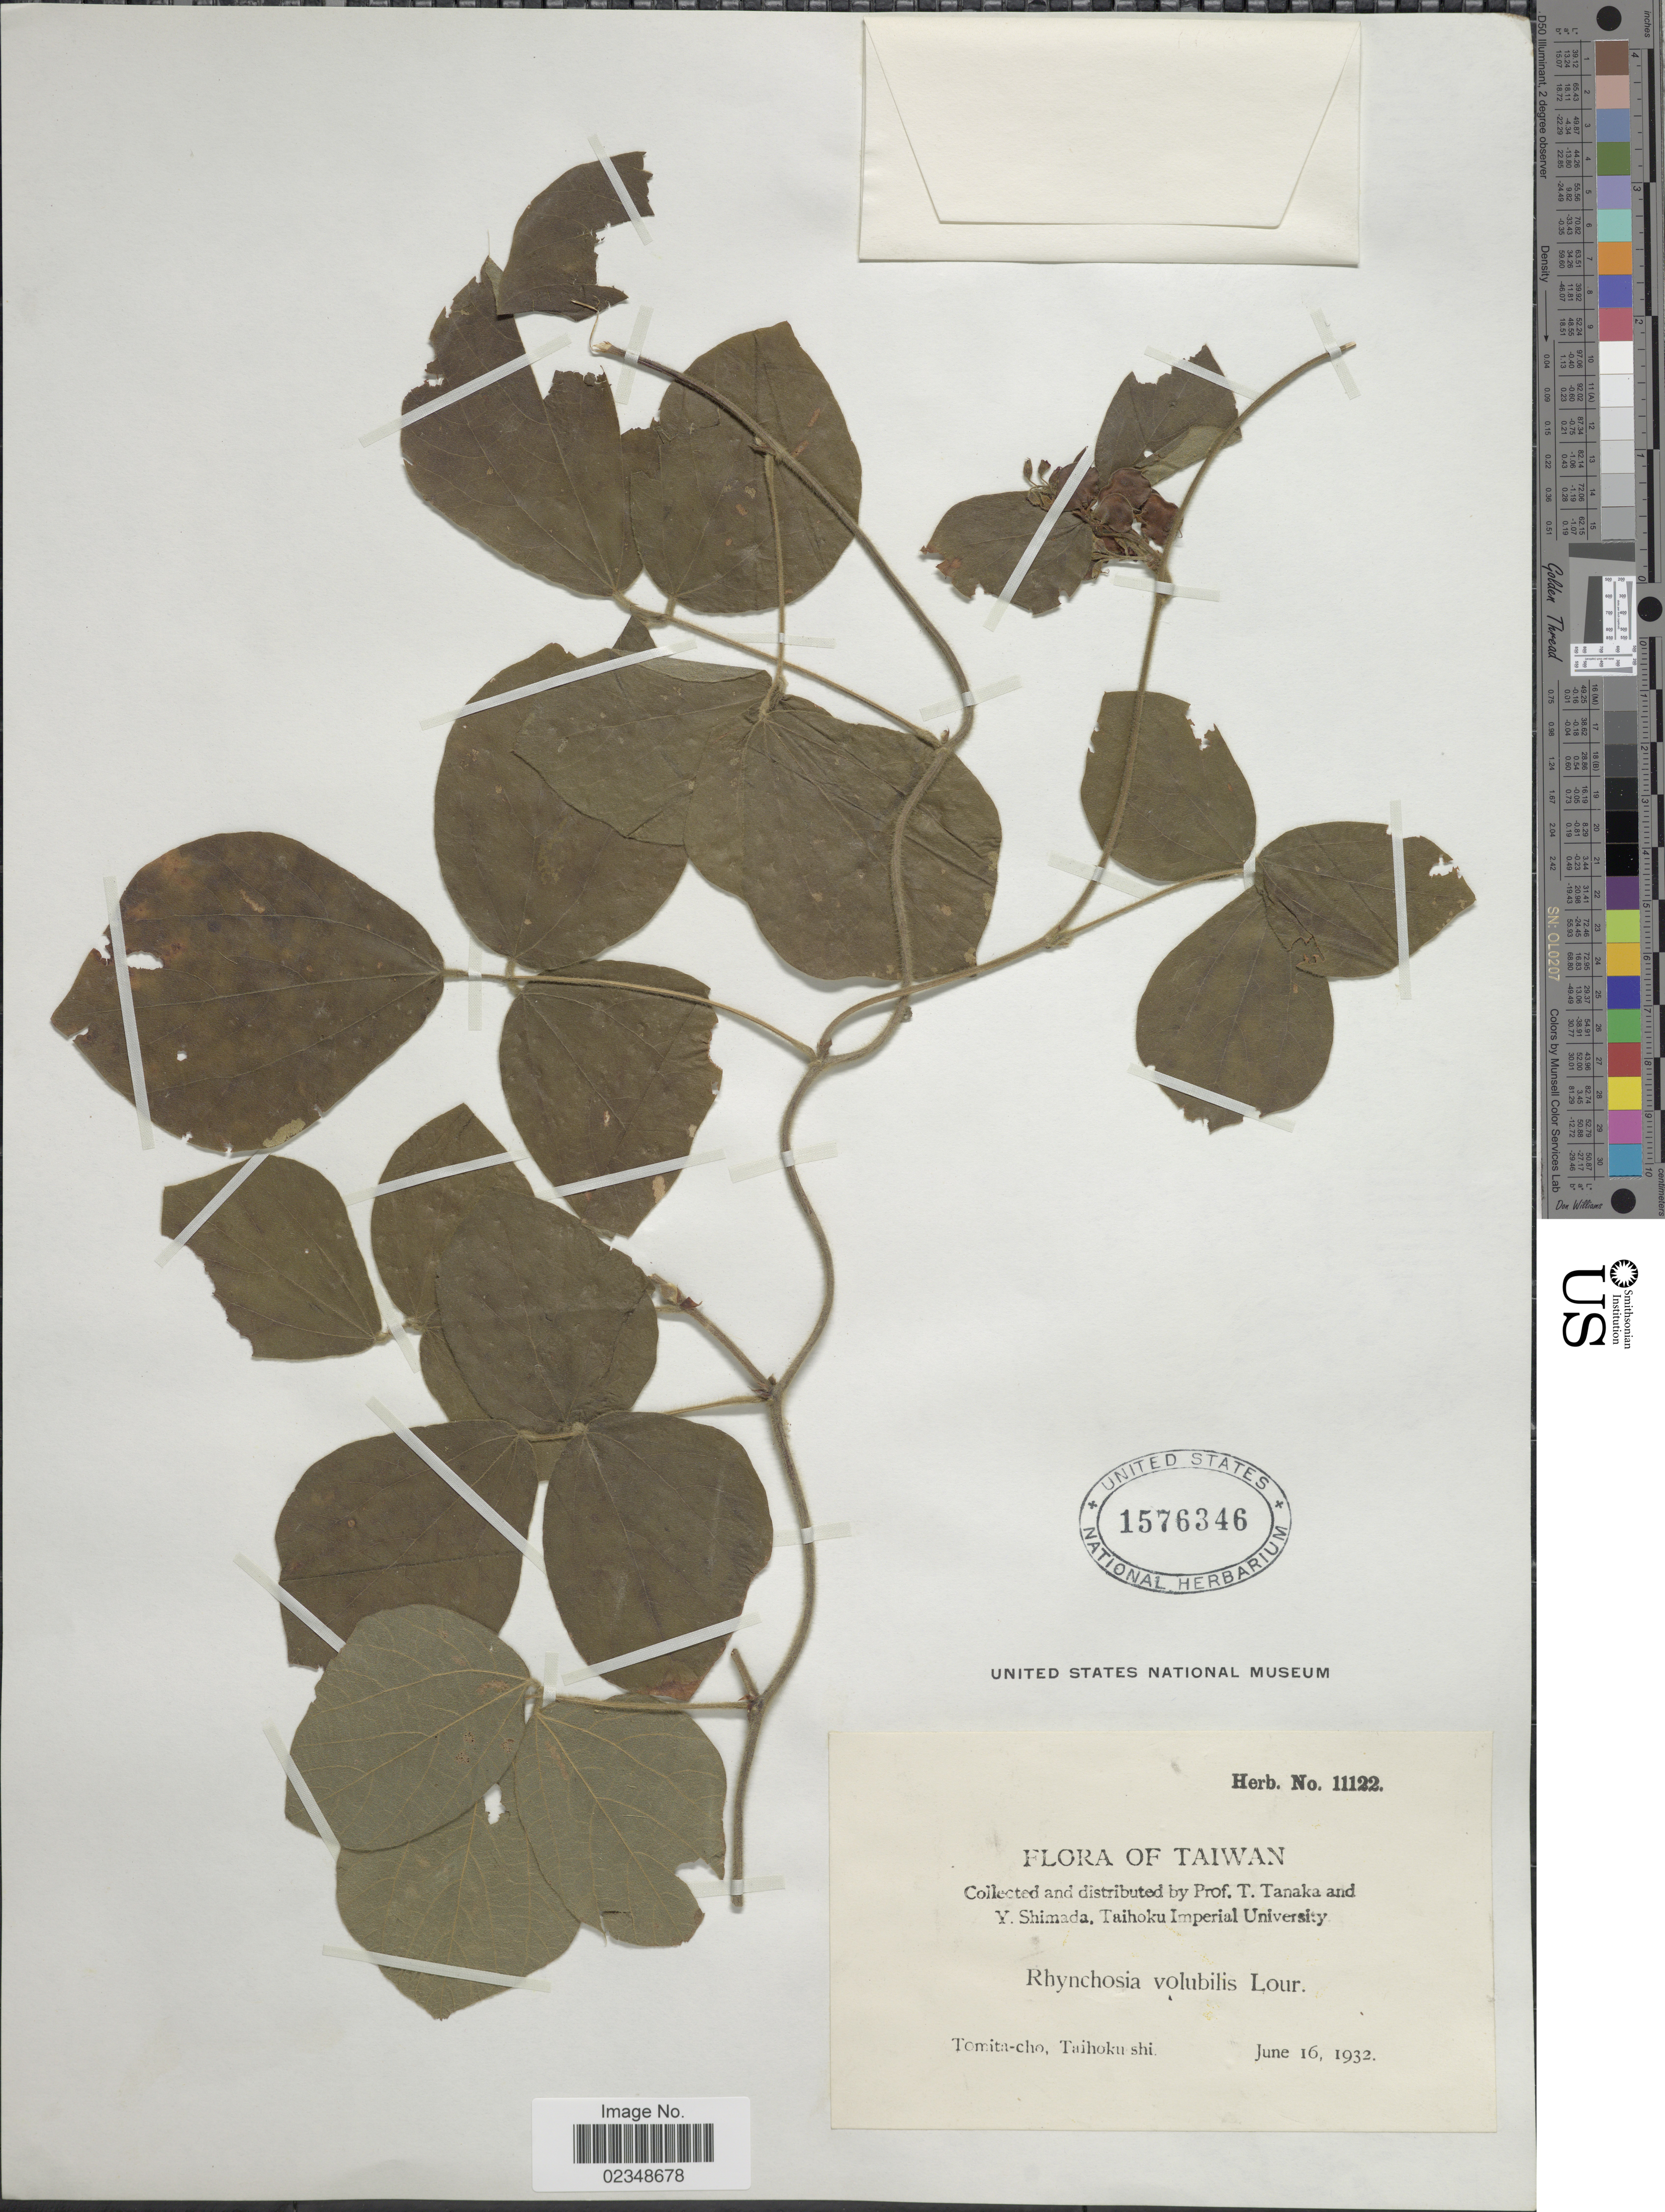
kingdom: Plantae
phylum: Tracheophyta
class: Magnoliopsida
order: Fabales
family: Fabaceae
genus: Rhynchosia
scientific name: Rhynchosia volubilis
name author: (Michx.) Wood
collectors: T. Tanaka & Y. Shimada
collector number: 11122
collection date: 1932-06-16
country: Taiwan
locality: Tomita-cho, Taihoku shi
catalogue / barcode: US 1576346